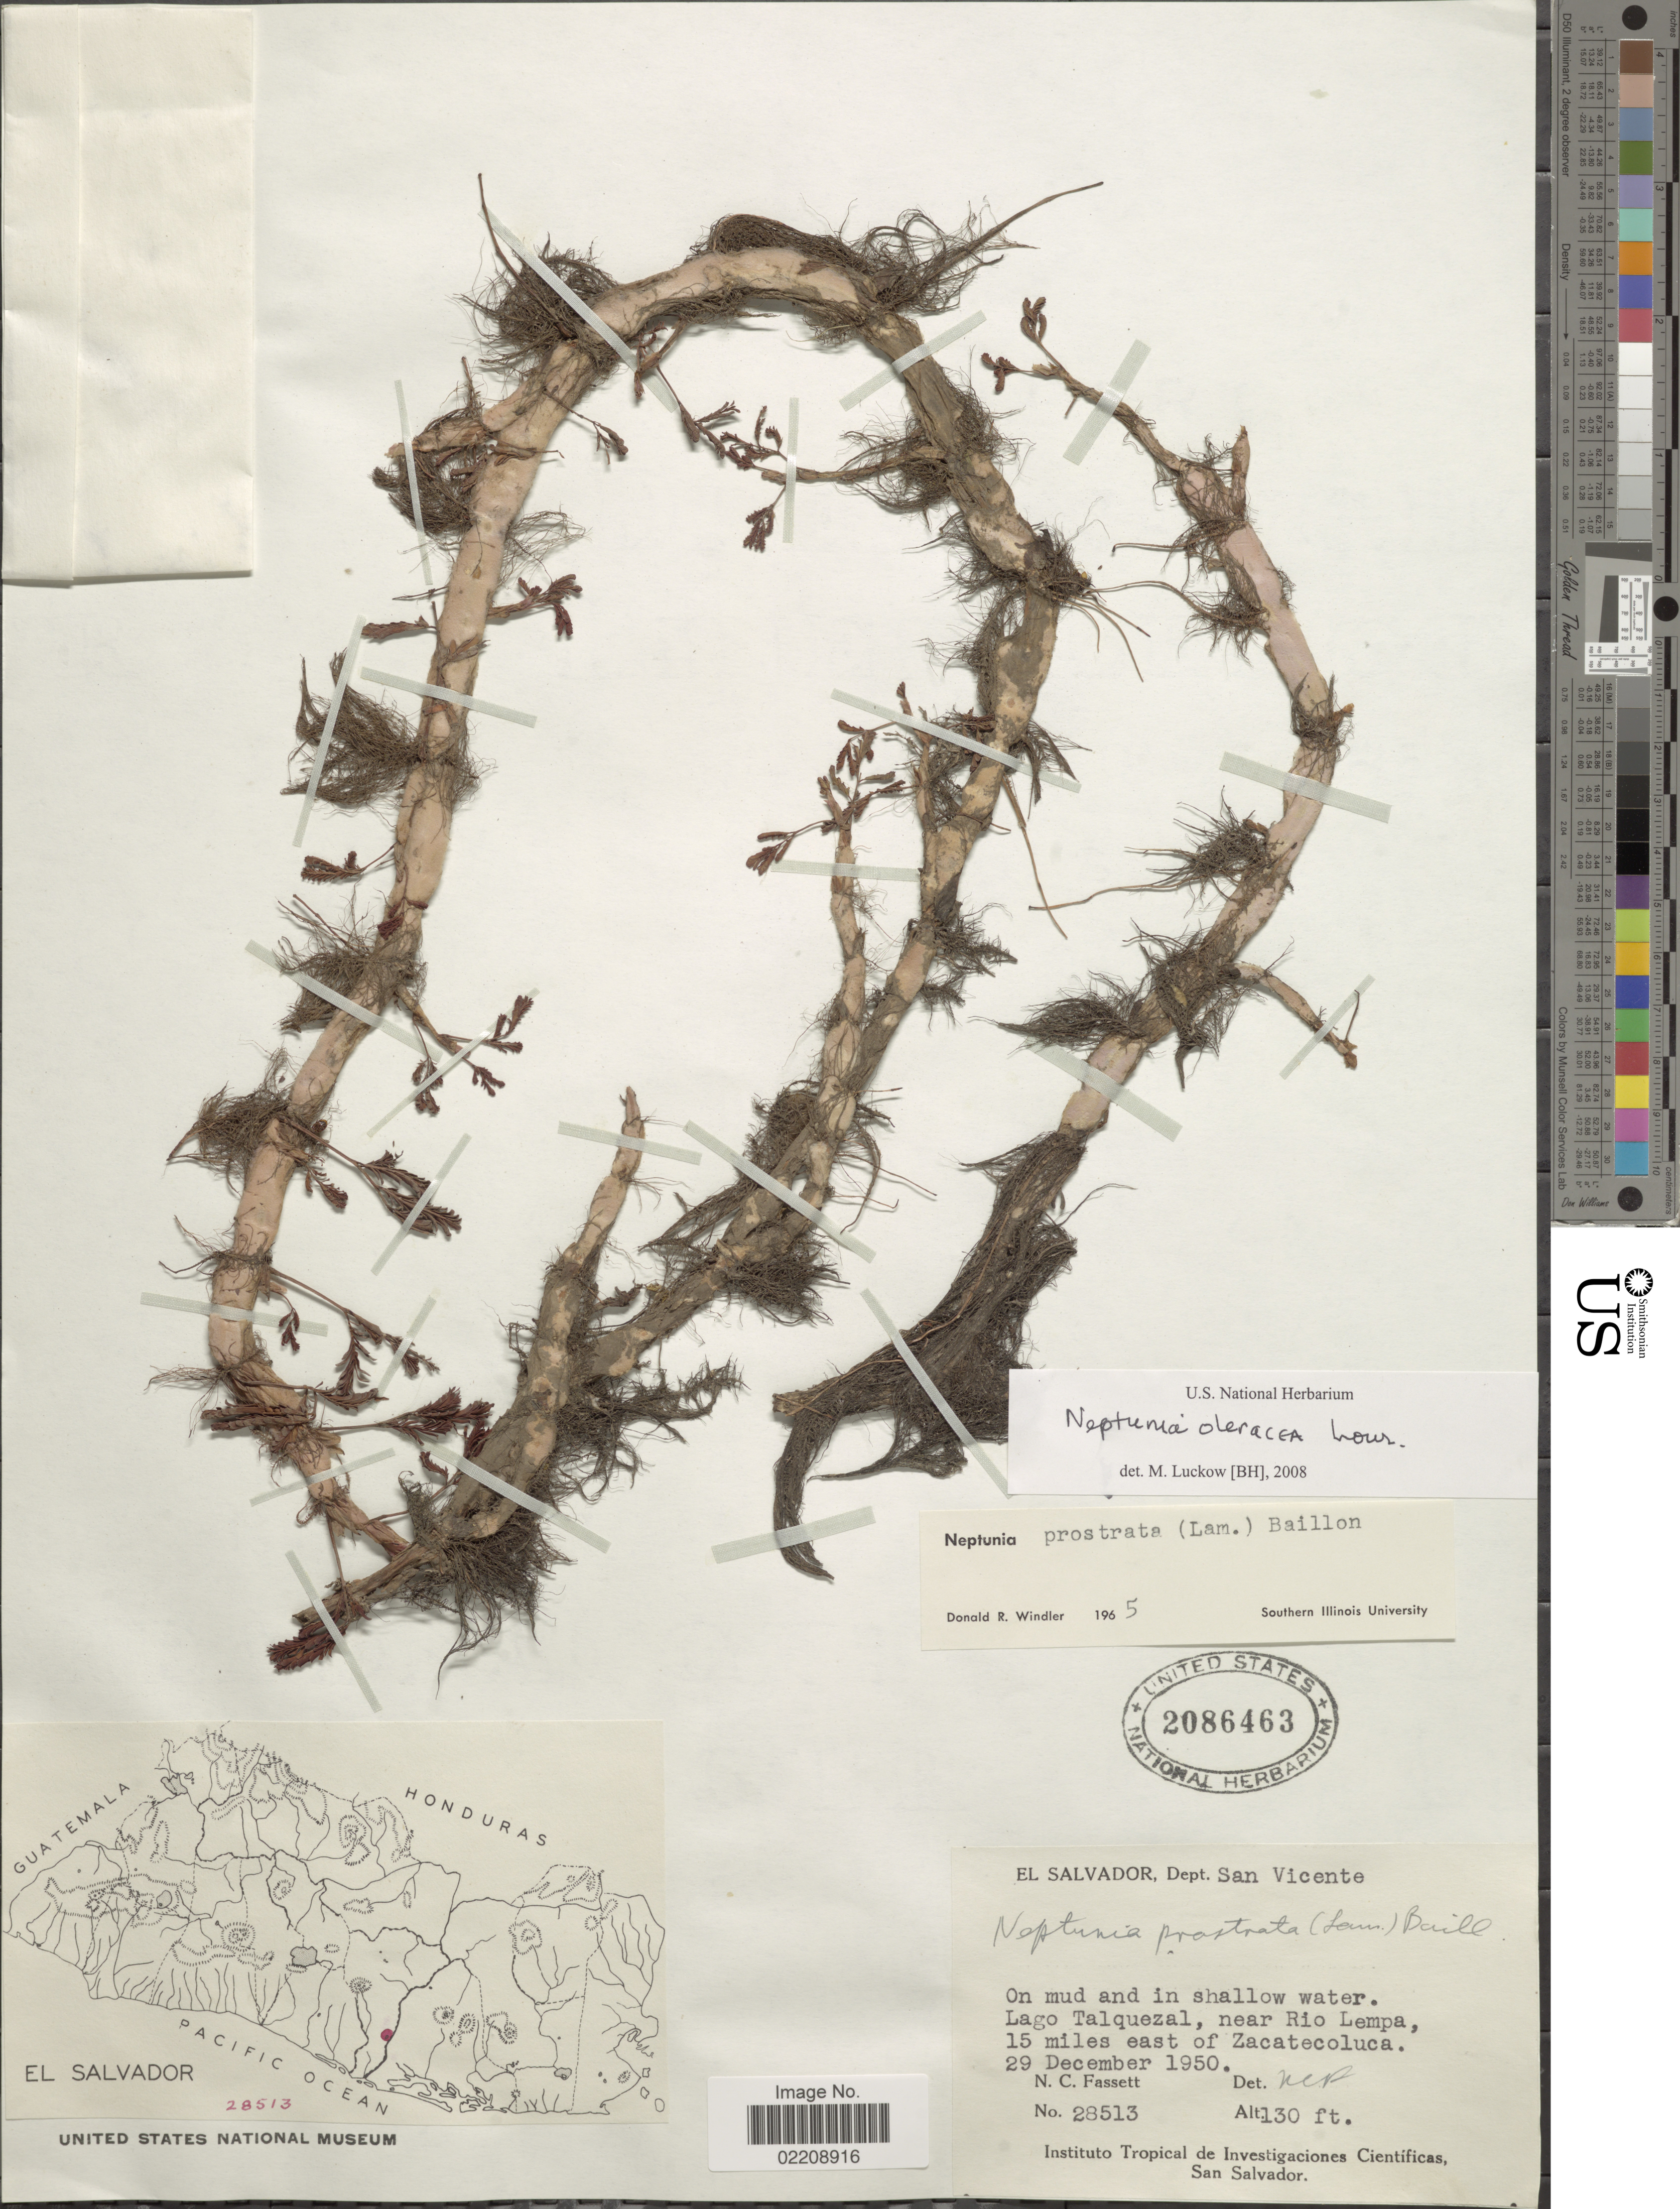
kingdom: Plantae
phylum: Tracheophyta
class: Magnoliopsida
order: Fabales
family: Fabaceae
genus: Neptunia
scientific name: Neptunia oleracea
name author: Lour.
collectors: N. C. Fassett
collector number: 28513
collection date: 1950-12-29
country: El Salvador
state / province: San Vincente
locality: Lago Talquezal, near Rio Lempa, 15 miles east of Zacatecoluca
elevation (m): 40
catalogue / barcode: US 2086463